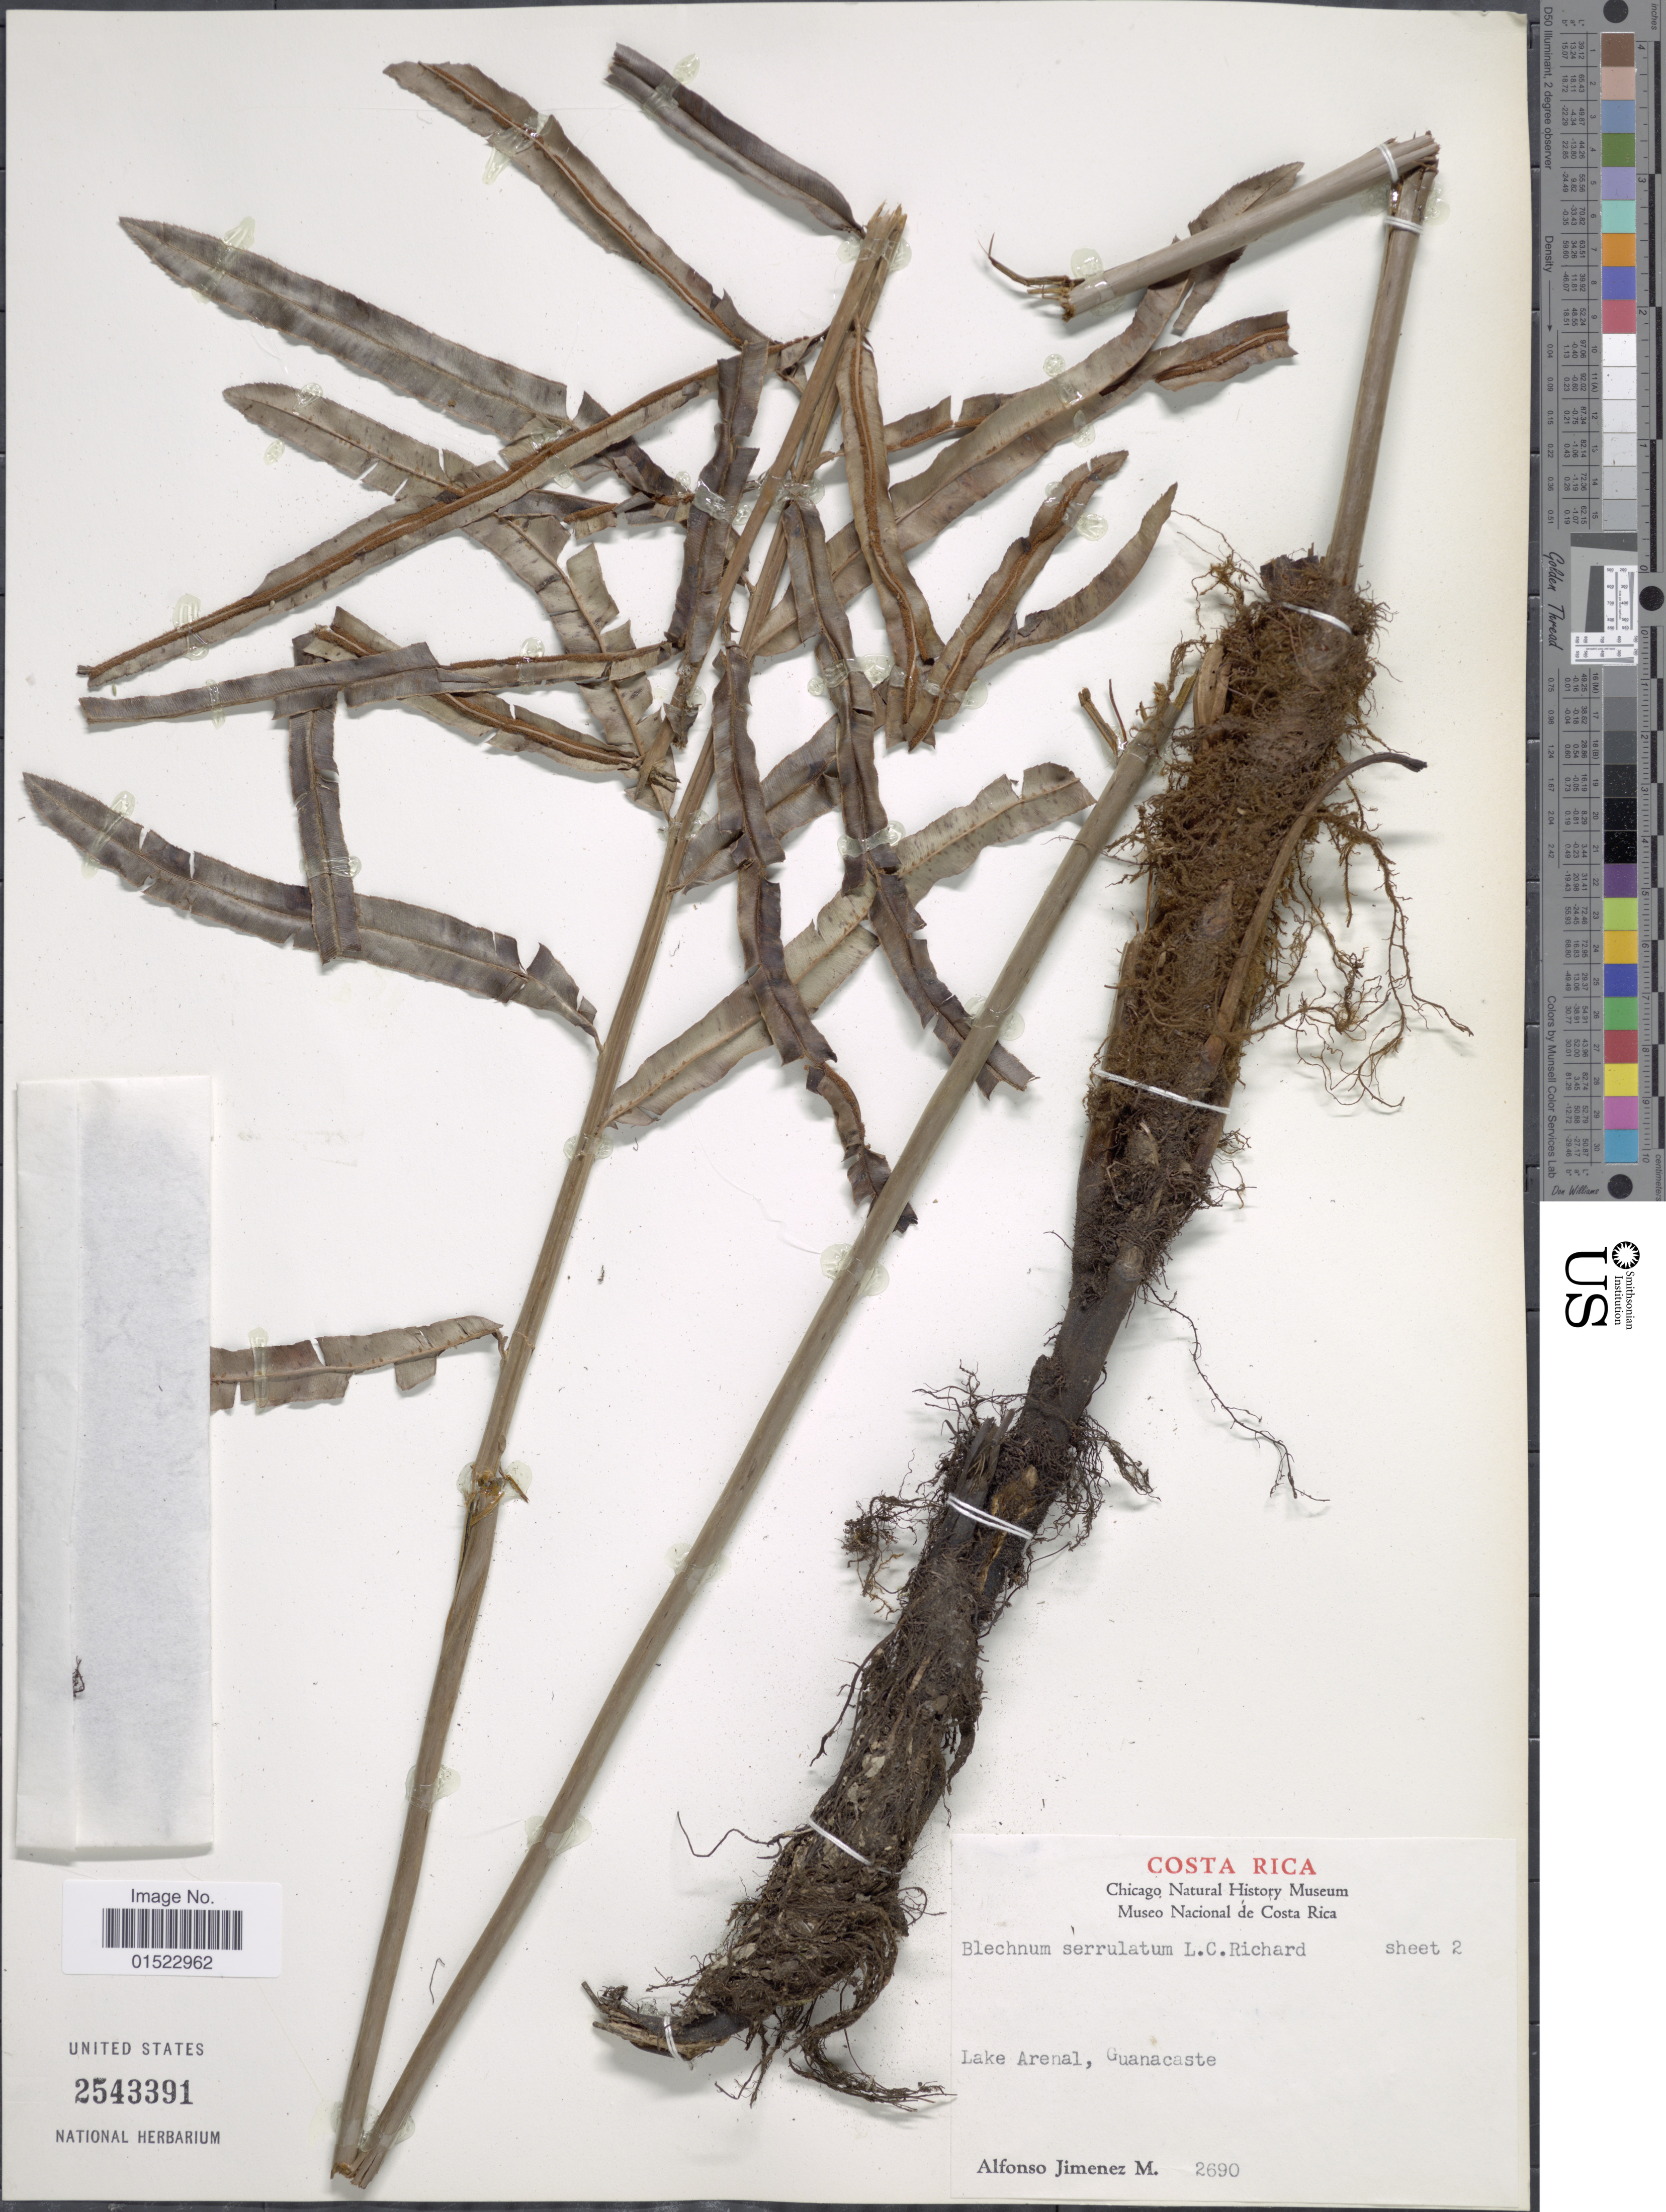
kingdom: Plantae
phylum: Tracheophyta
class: Polypodiopsida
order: Polypodiales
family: Blechnaceae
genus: Telmatoblechnum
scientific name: Telmatoblechnum serrulatum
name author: (Rich.) Perrie et al.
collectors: A. Jimenez M.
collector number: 2690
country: Costa Rica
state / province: Guanacaste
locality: Lake Arenal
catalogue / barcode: US 2543391